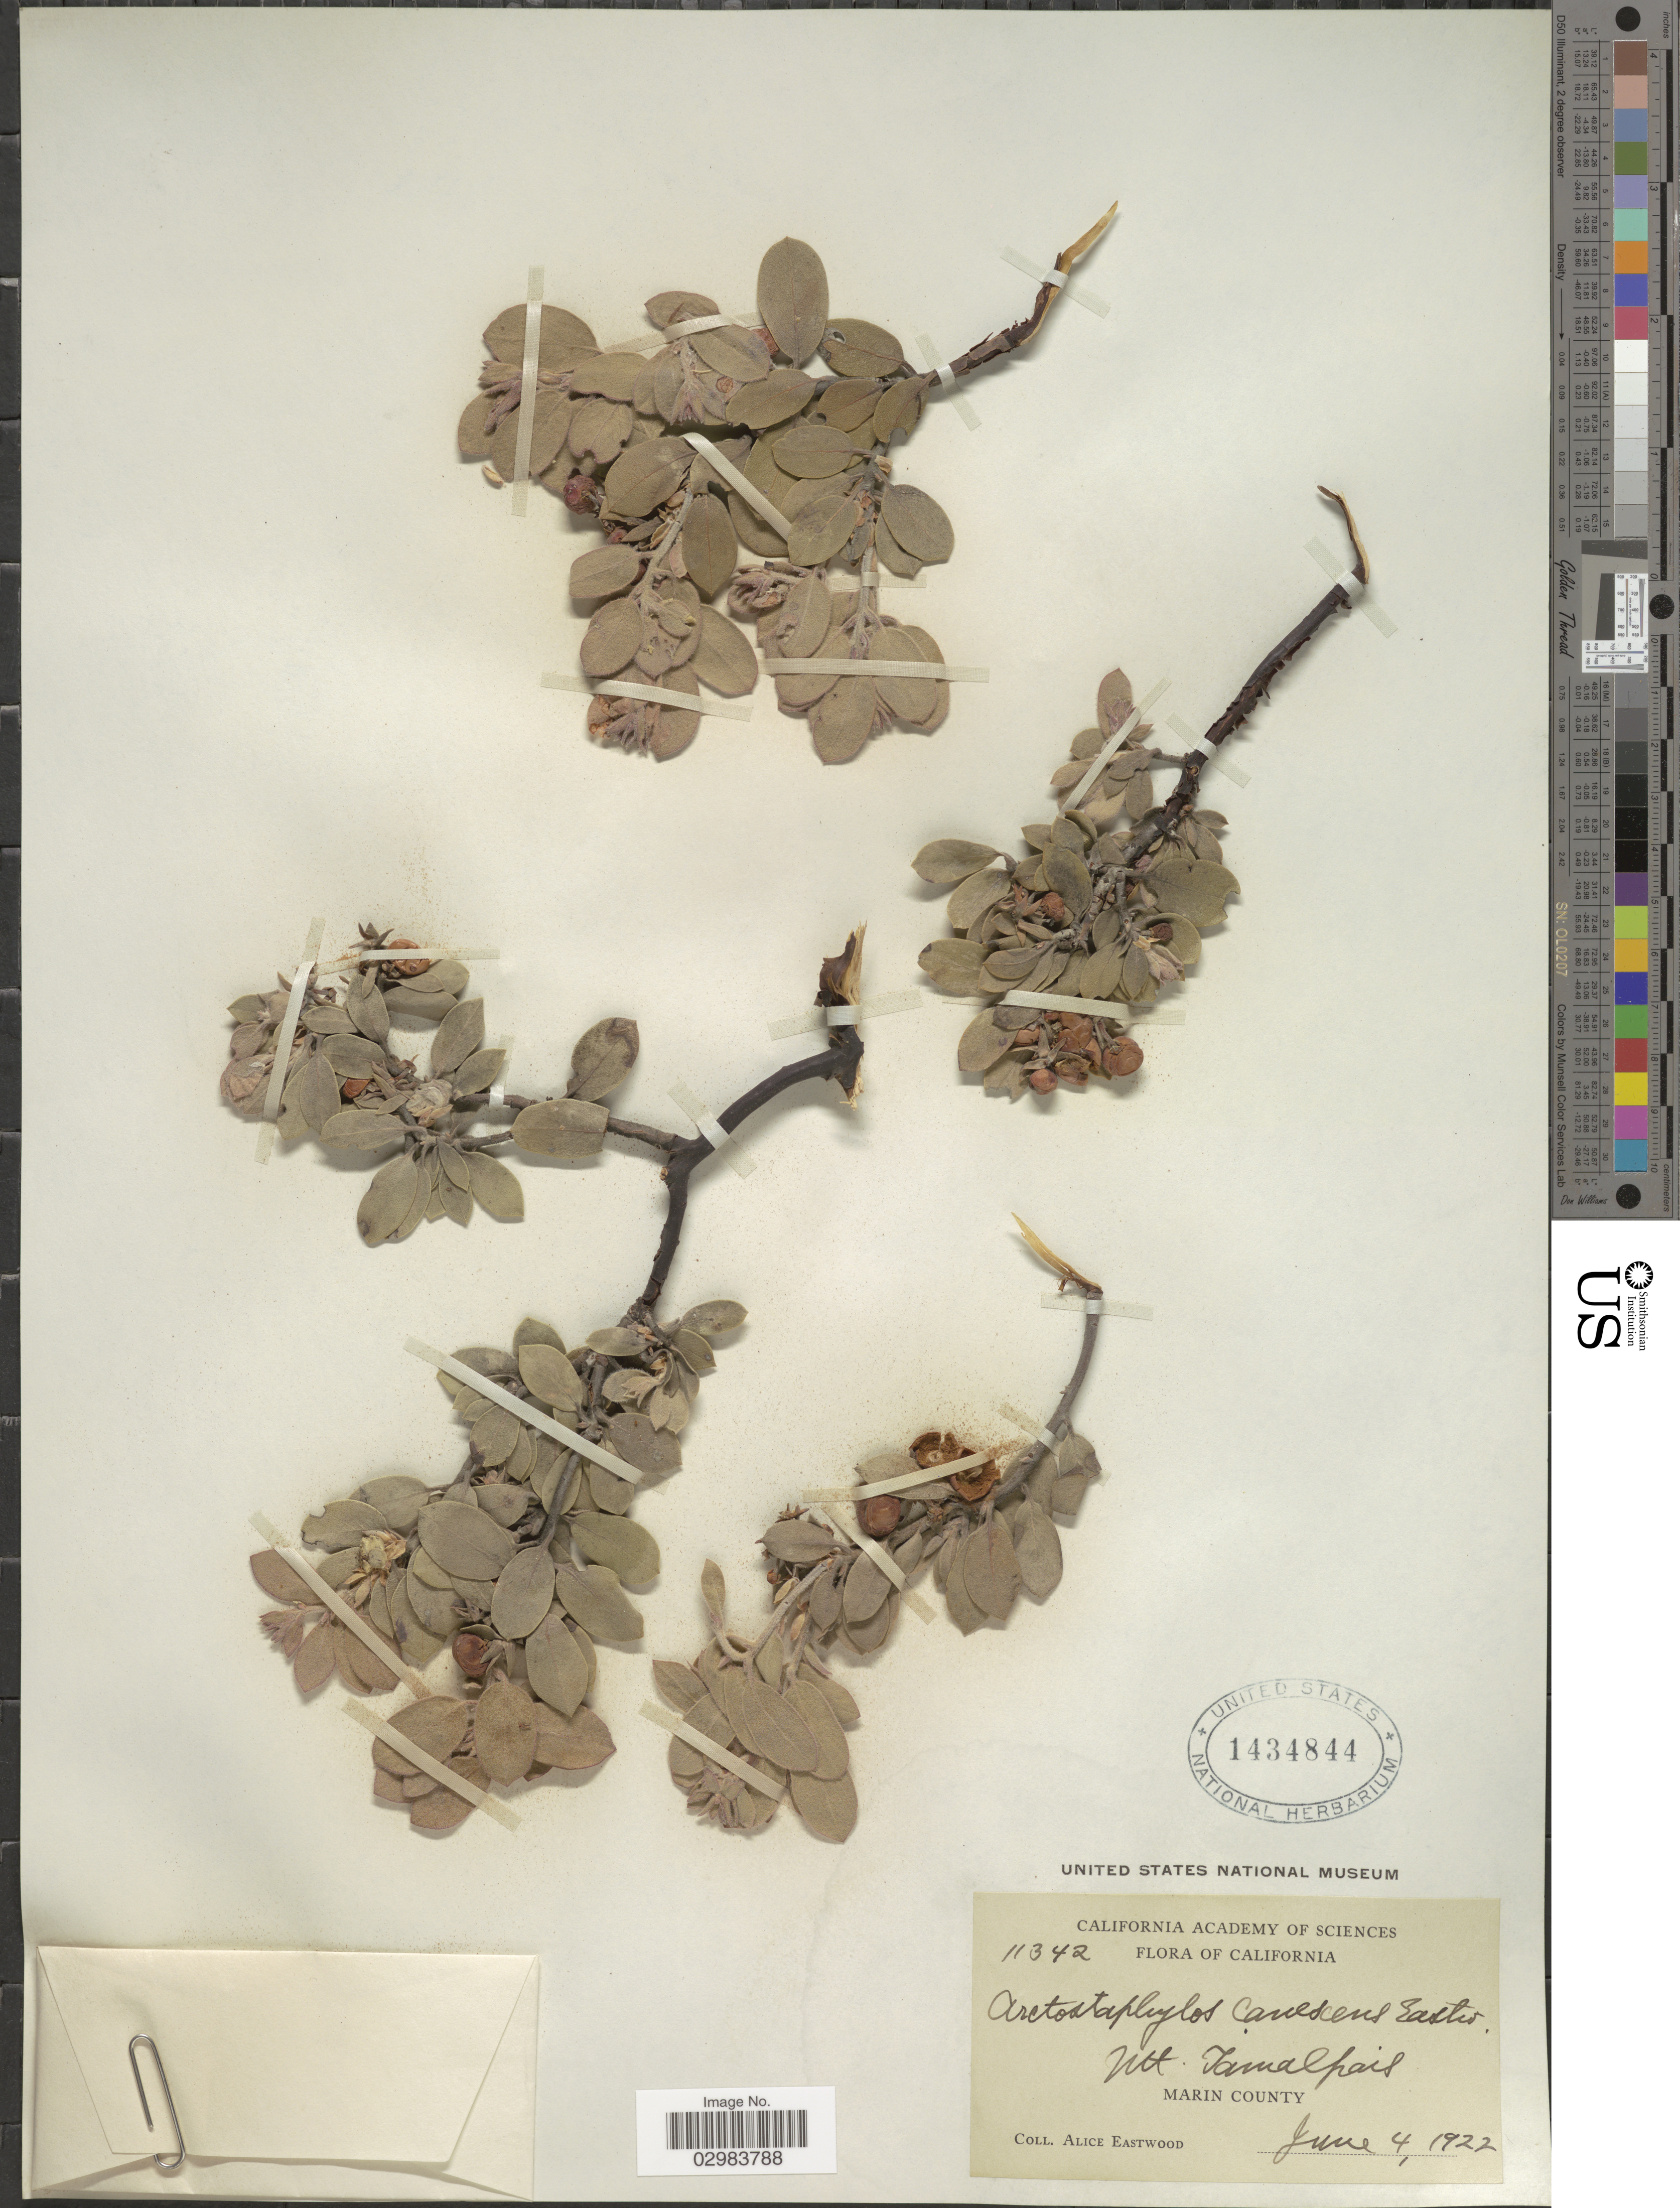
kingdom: Plantae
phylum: Tracheophyta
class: Magnoliopsida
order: Ericales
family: Ericaceae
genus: Arctostaphylos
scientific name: Arctostaphylos canescens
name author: Eastw.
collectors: A. Eastwood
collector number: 11342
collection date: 1922-06-04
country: United States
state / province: California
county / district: Marin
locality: Mt. Tamalpais. Marin County.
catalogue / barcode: US 1434844